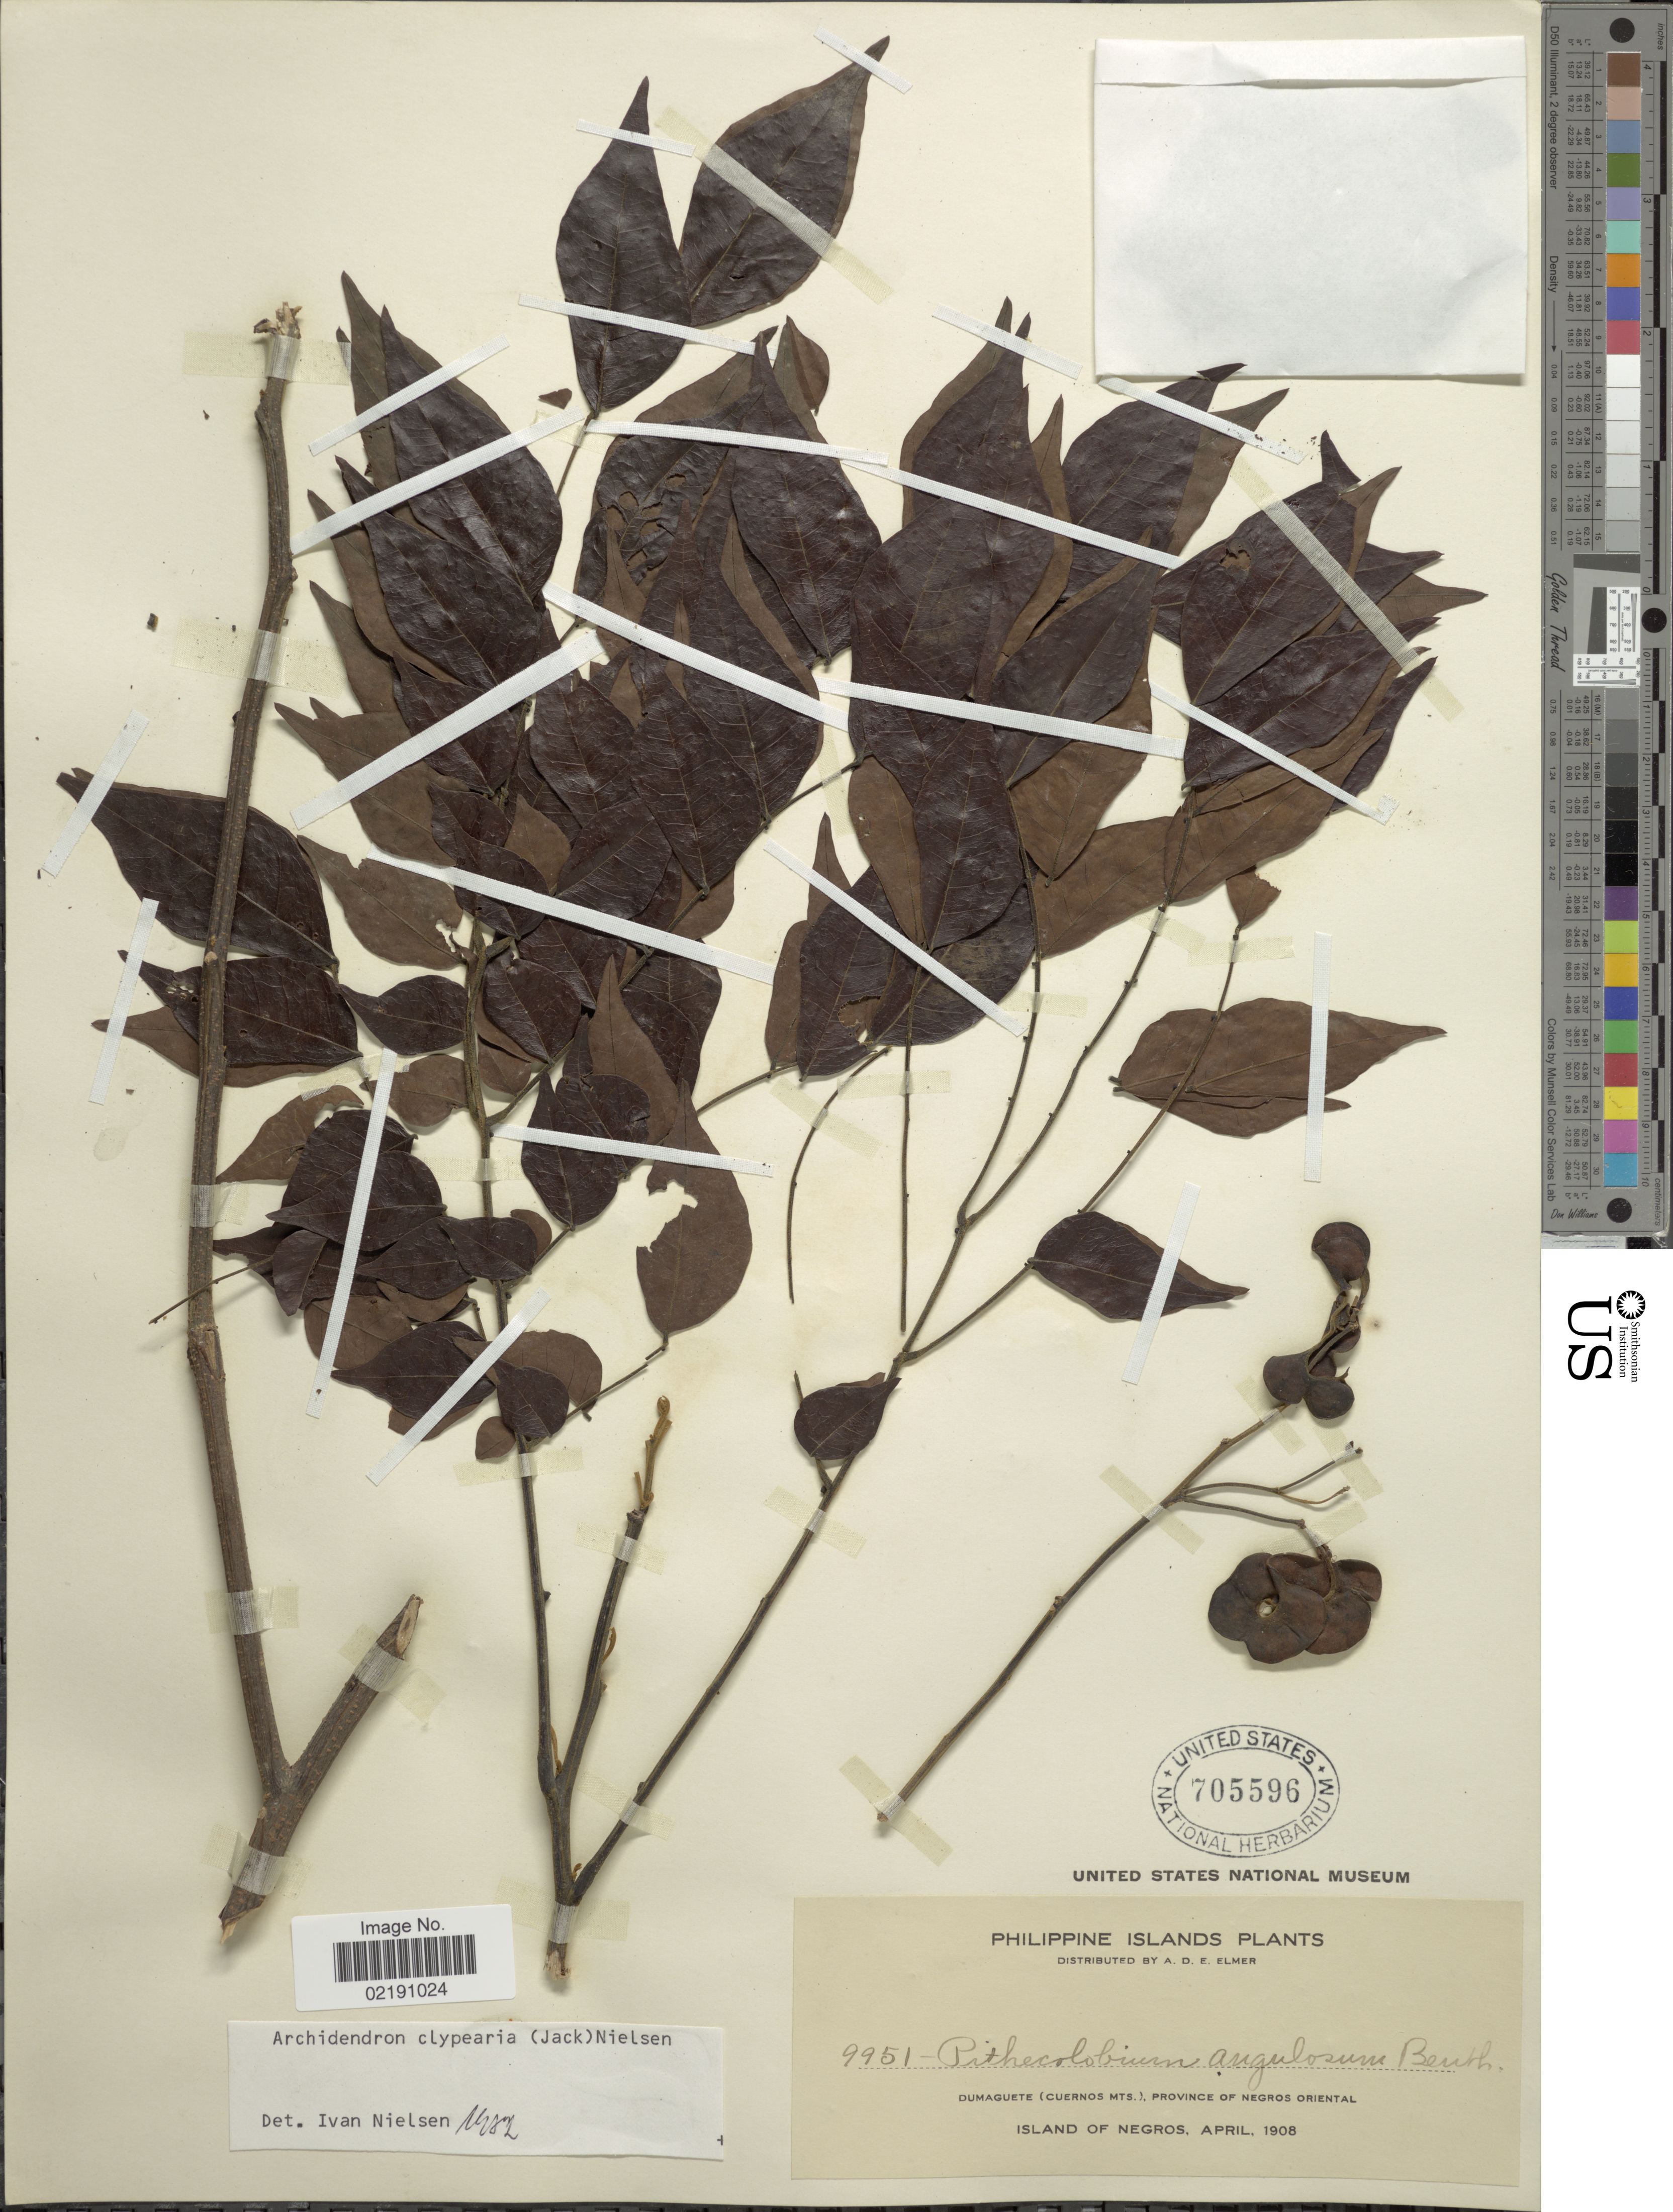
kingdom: Plantae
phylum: Tracheophyta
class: Magnoliopsida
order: Fabales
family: Fabaceae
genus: Archidendron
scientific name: Archidendron clypearia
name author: (Jack) I.C. Nielsen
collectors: A. D. E. Elmer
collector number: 9951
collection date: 1908-04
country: Philippines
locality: Philippine Islands. Dumaguete (Cuernos Mts.), Province of Negros Oriental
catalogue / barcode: US 705596